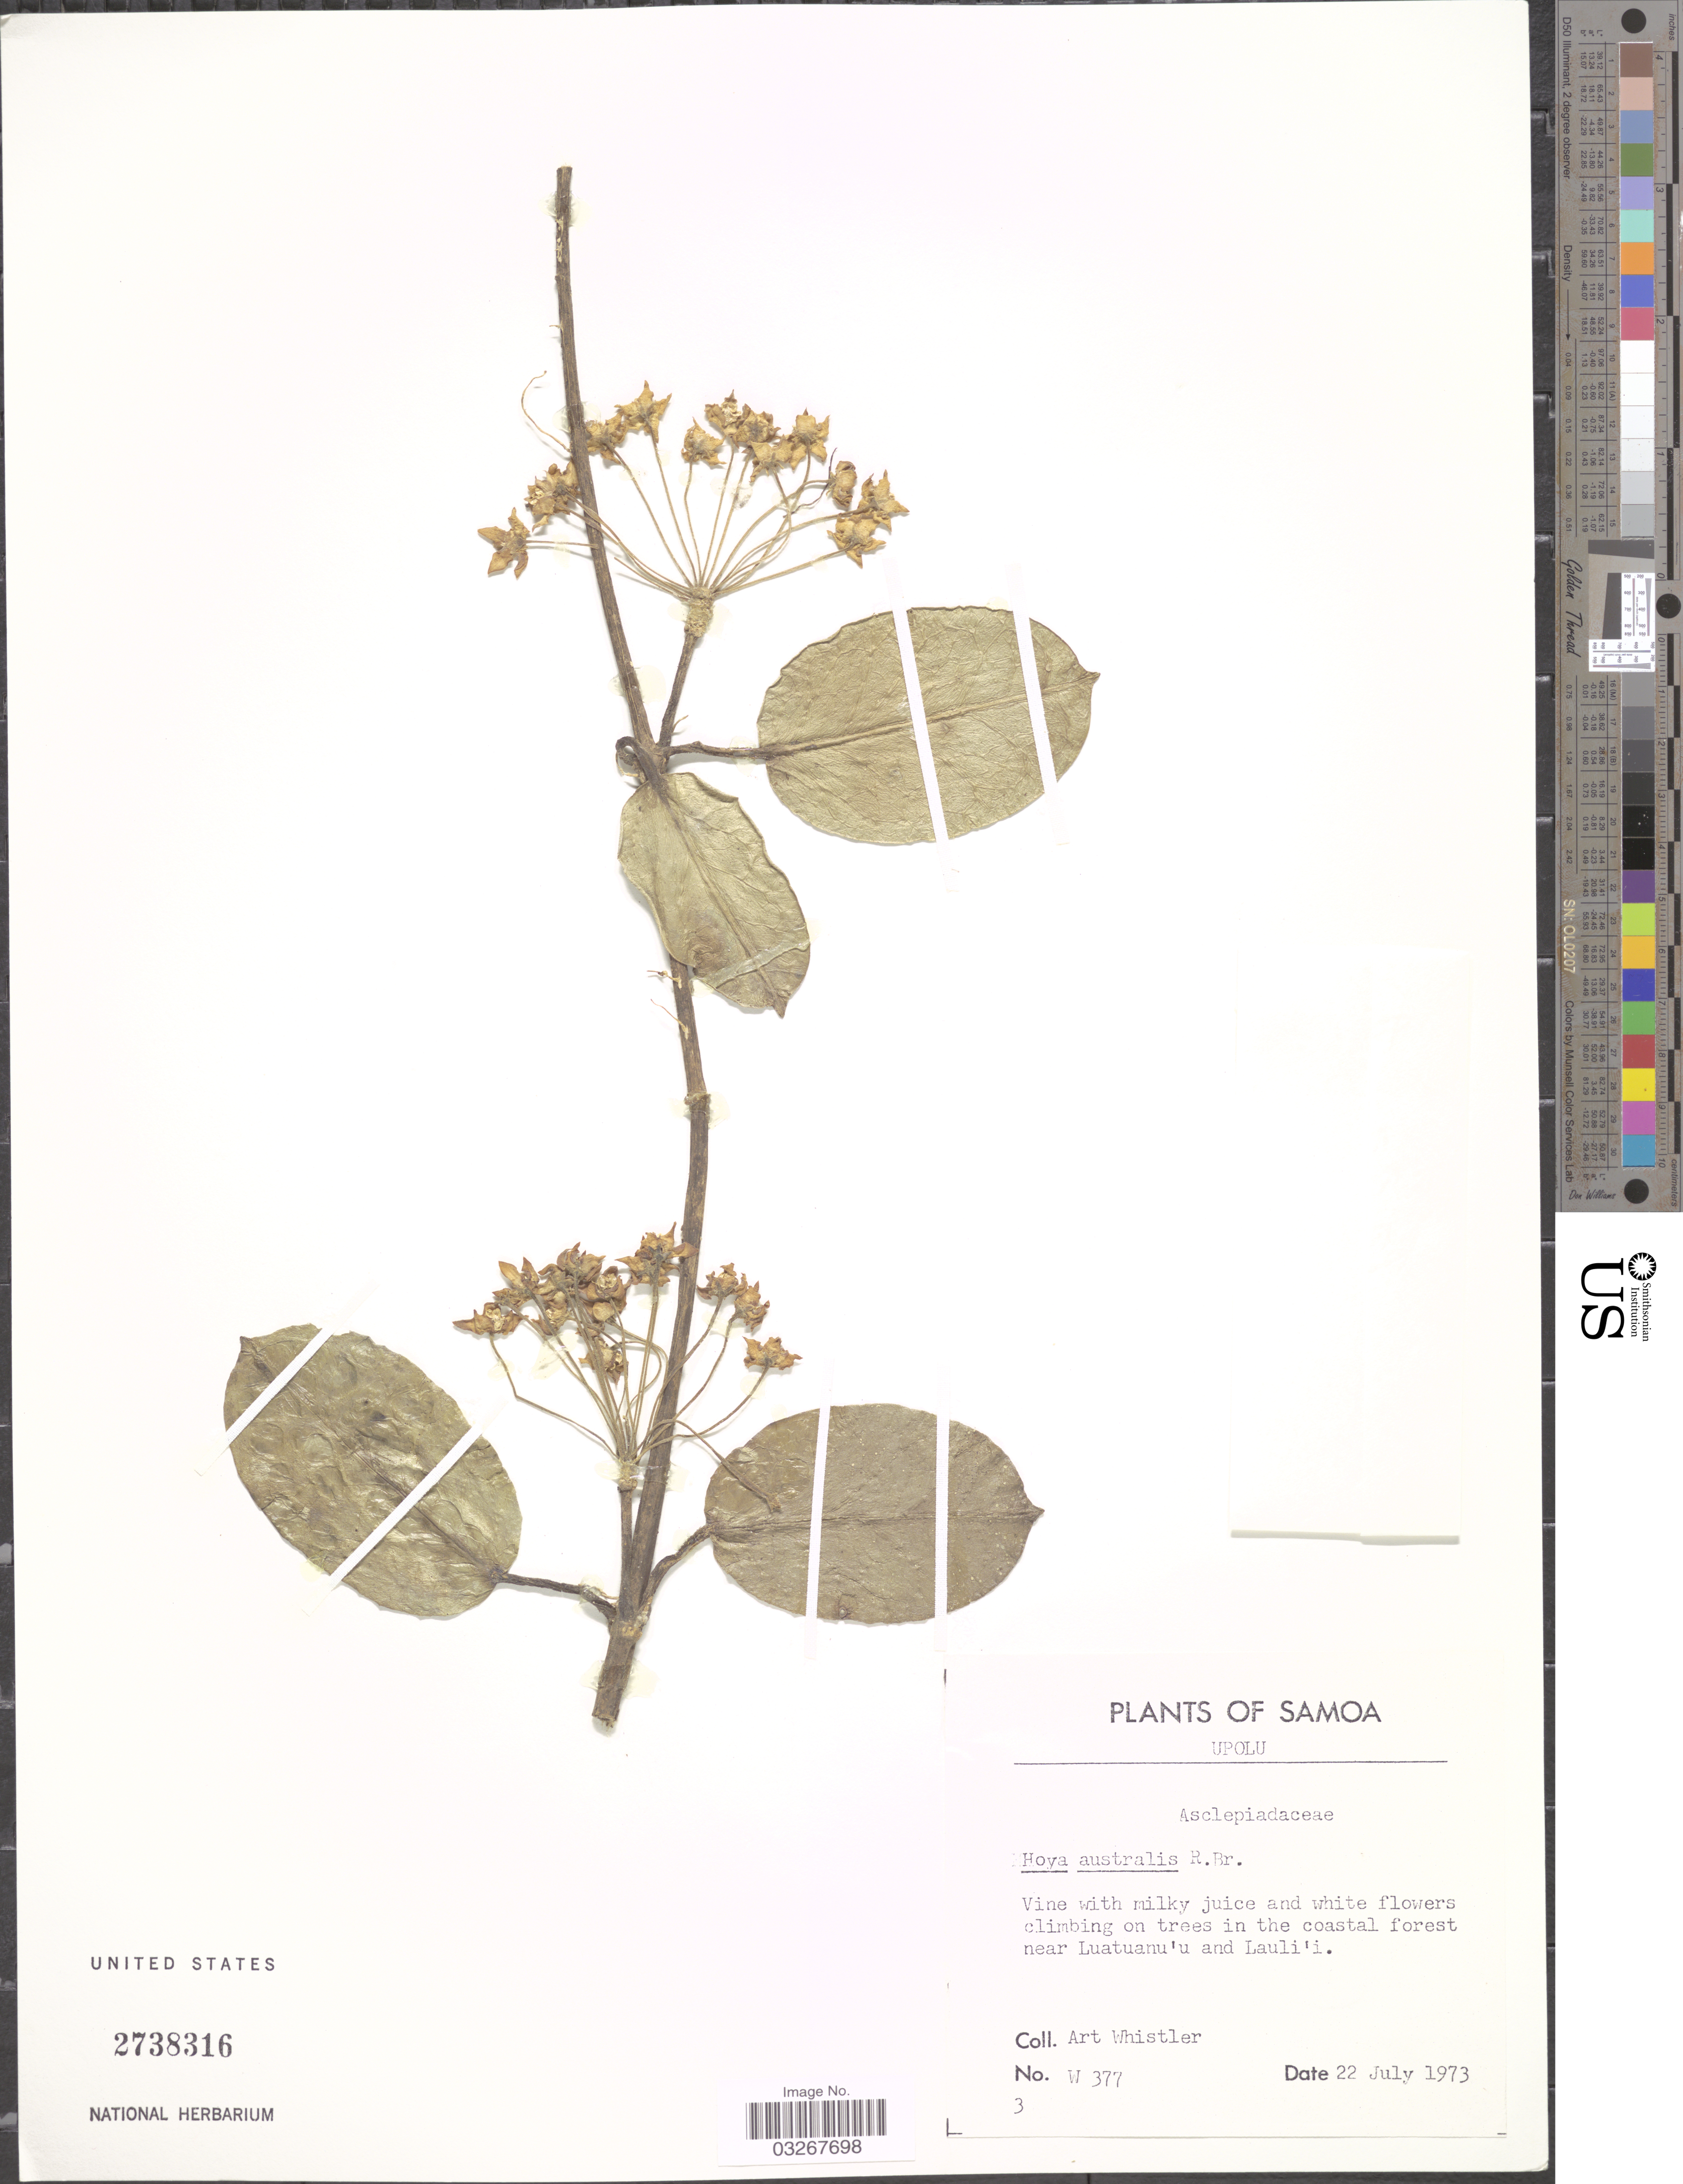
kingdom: Plantae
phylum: Tracheophyta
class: Magnoliopsida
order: Gentianales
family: Apocynaceae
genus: Hoya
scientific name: Hoya australis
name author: R. Br. ex J. Traill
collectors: A. Whistler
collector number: W377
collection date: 1973-07-22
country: Samoa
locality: Samoa. Upolu. Near Luatuanu'u and Lauli'i.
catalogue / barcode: US 2738316